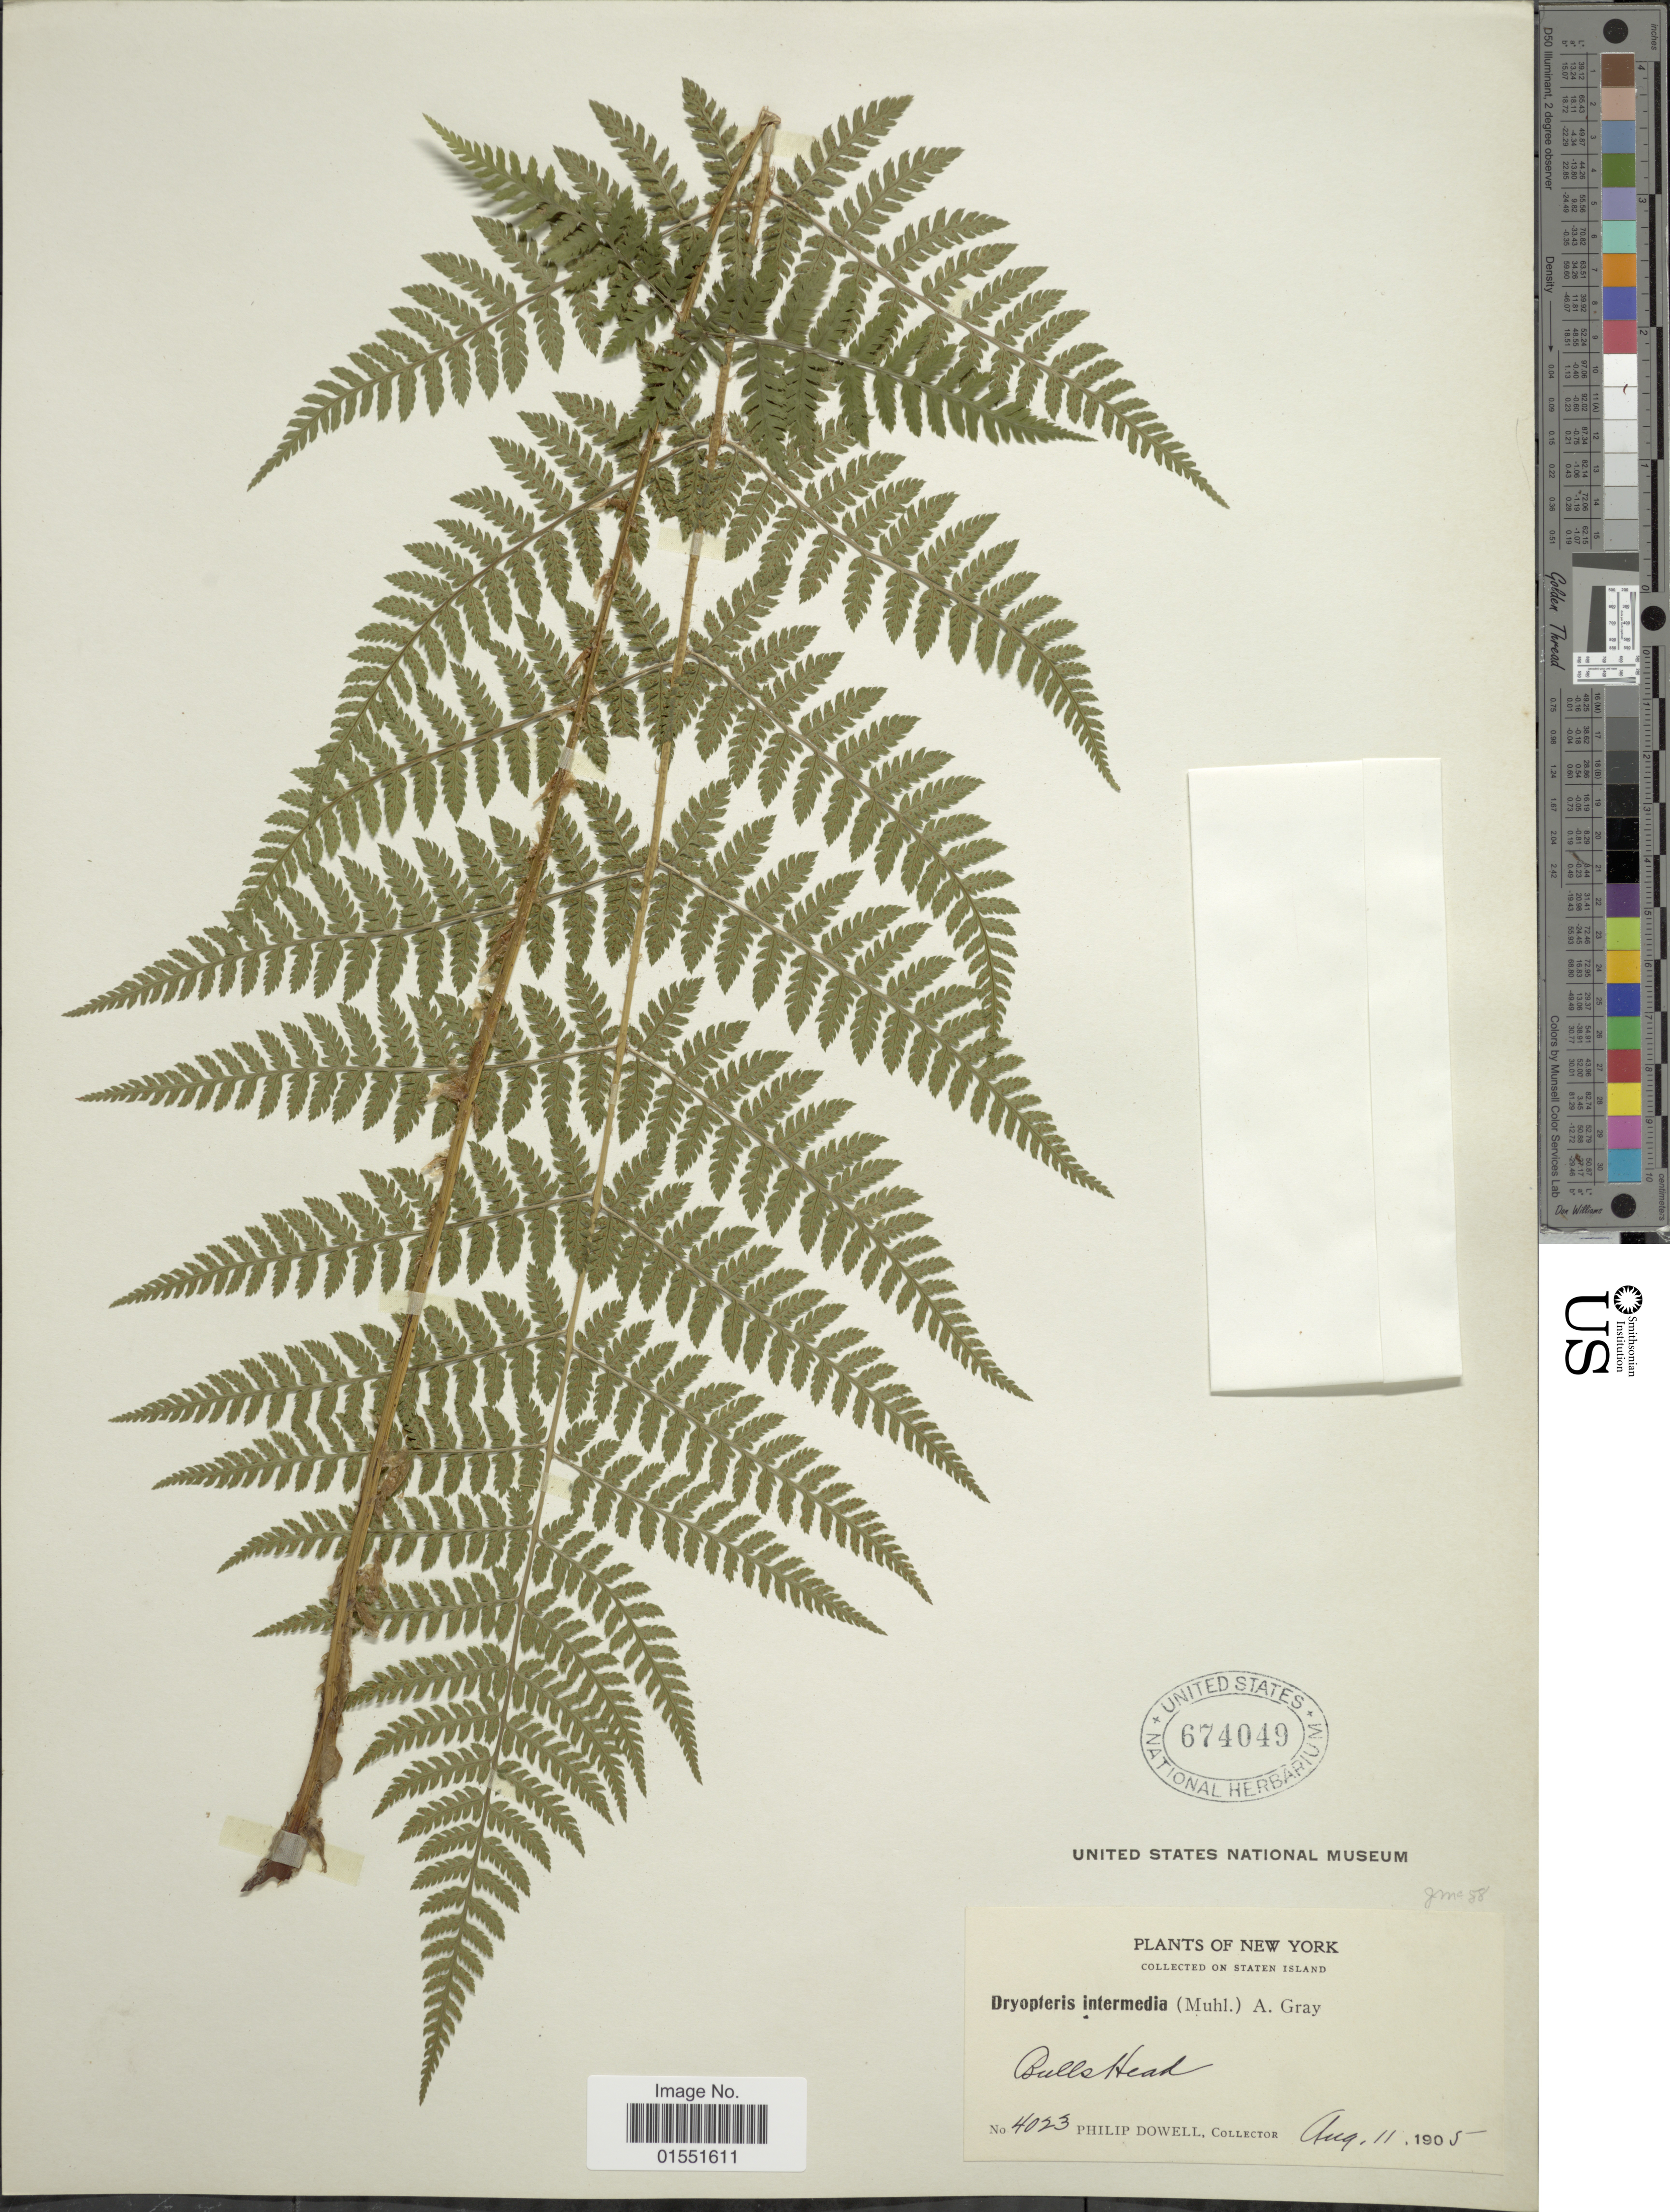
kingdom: Plantae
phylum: Tracheophyta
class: Polypodiopsida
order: Polypodiales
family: Dryopteridaceae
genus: Dryopteris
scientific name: Dryopteris intermedia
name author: (Muhl.) A. Gray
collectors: P. Dowell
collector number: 4023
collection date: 1905-08-11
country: United States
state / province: New York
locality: Staten Island. Bullshead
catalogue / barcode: US 674049